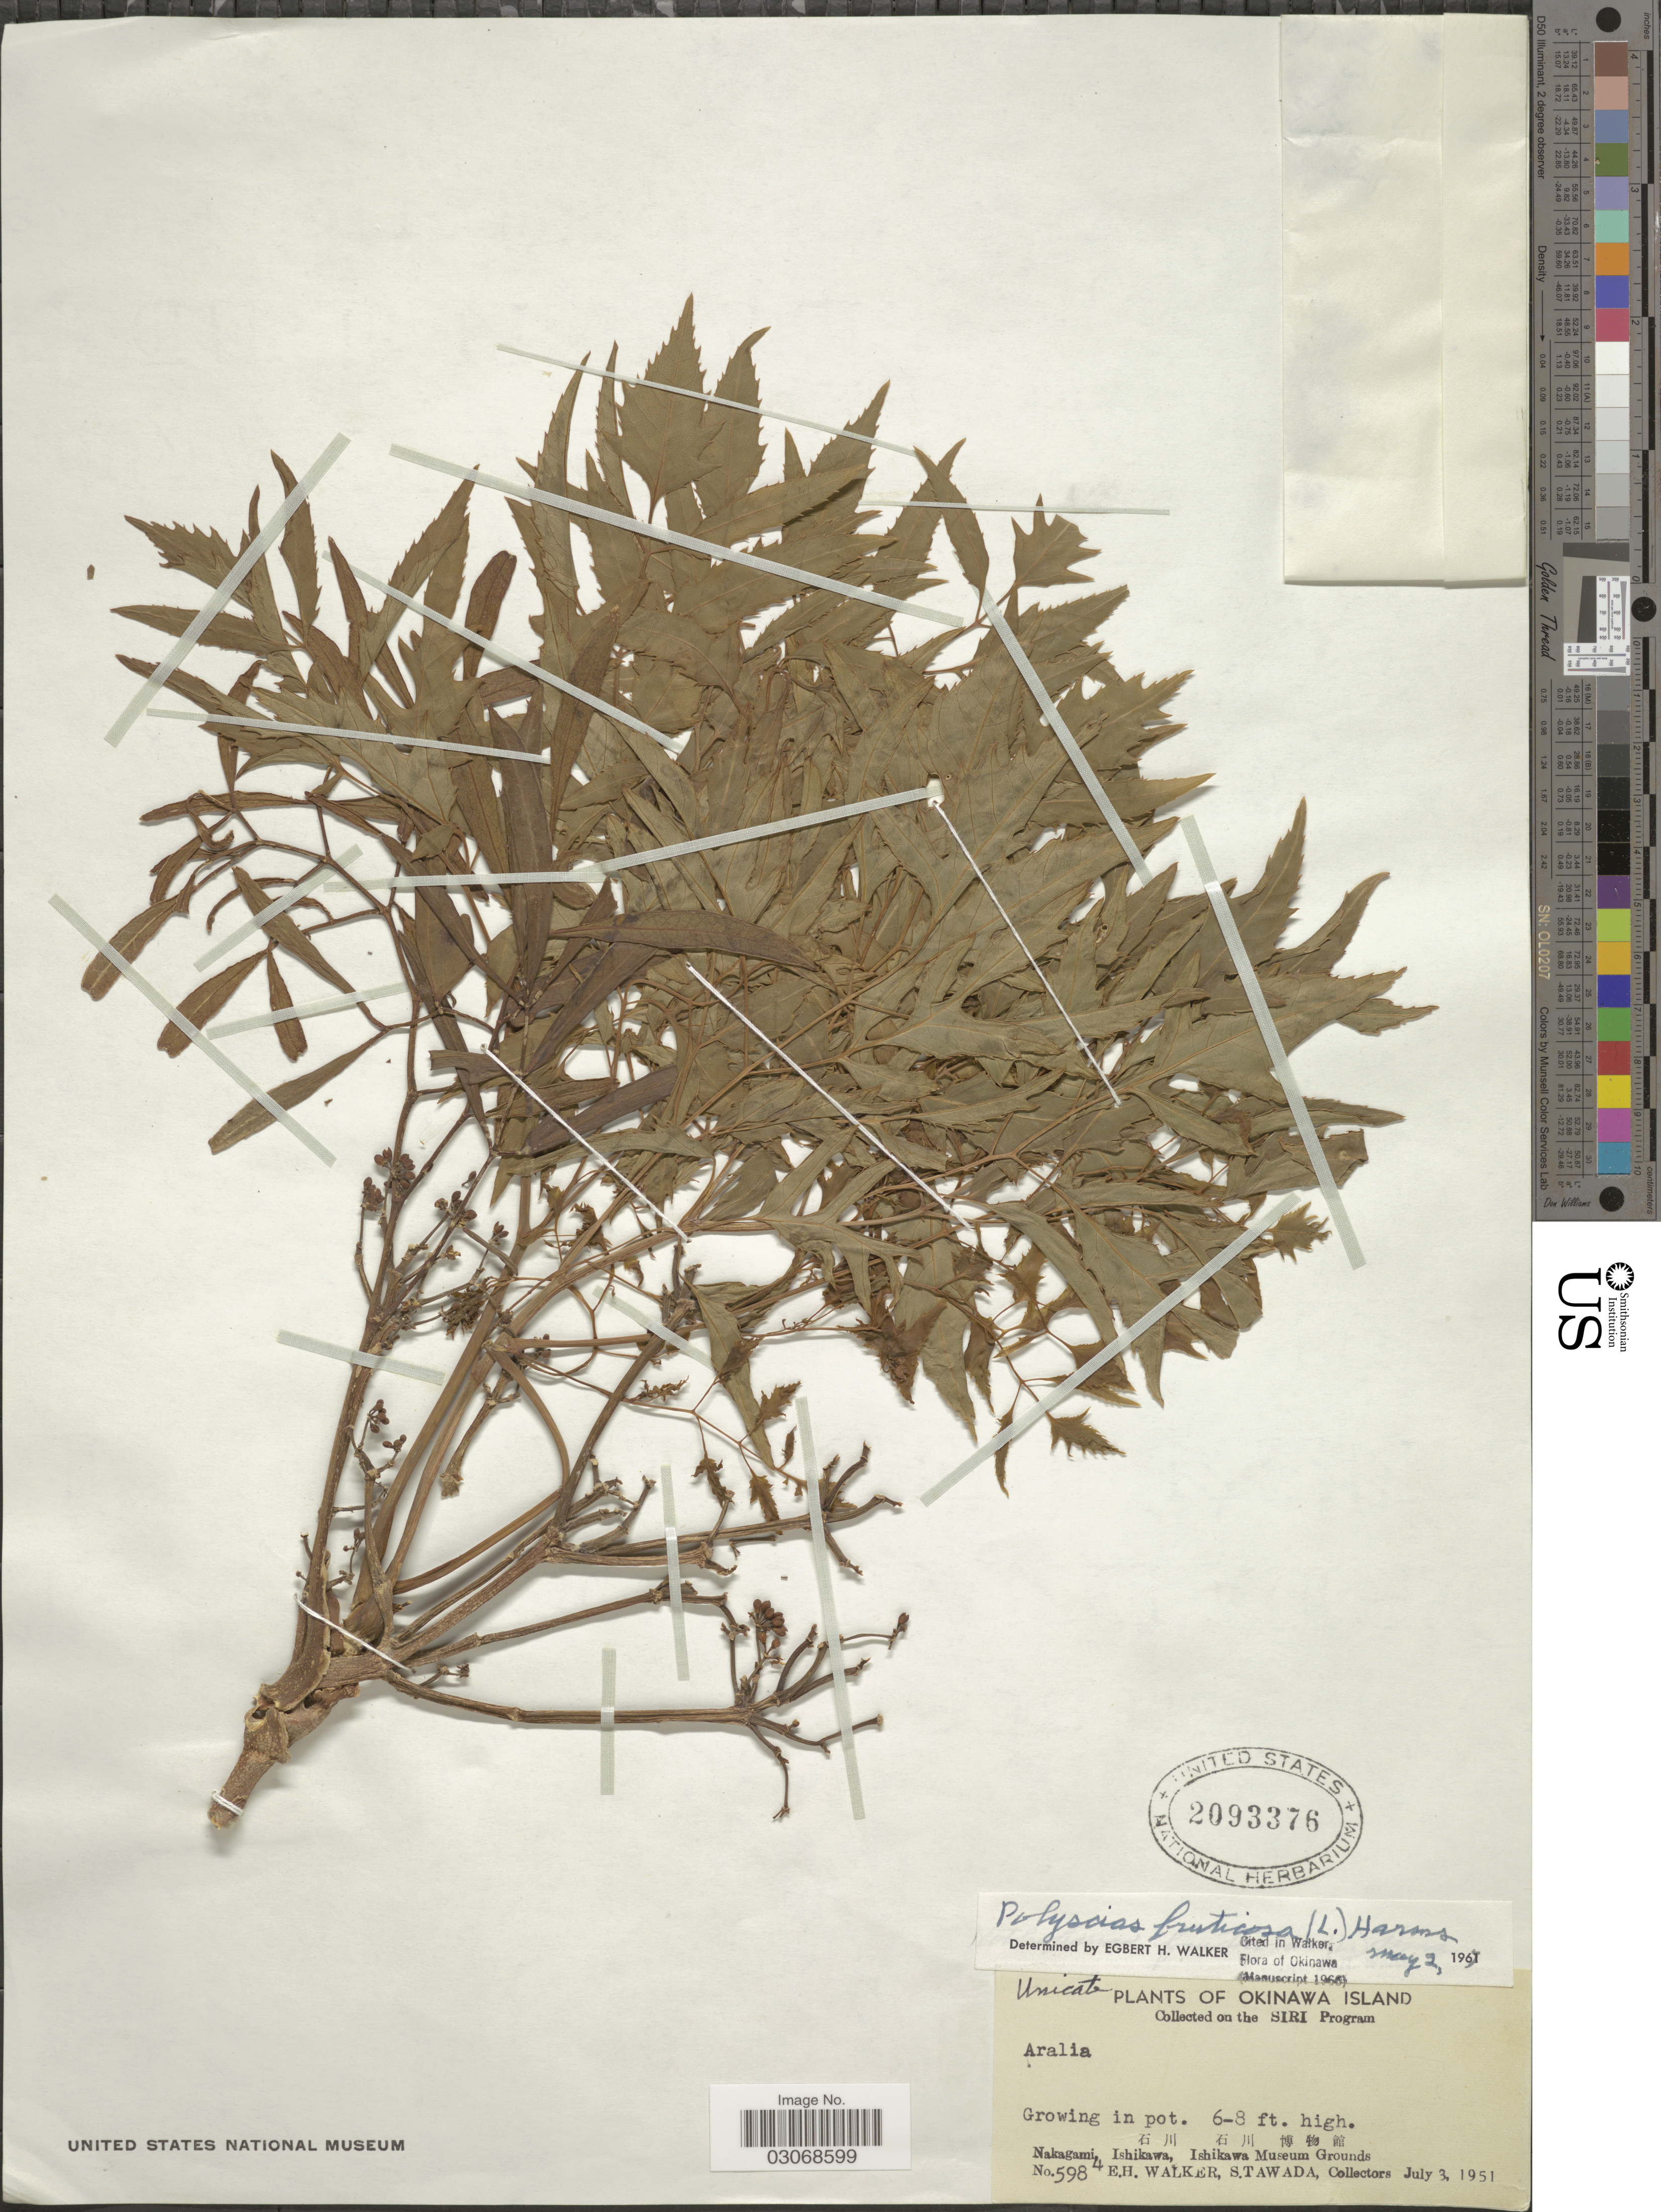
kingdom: Plantae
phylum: Tracheophyta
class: Magnoliopsida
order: Apiales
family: Araliaceae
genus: Polyscias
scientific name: Polyscias fruticosa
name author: (L.) Harms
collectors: E. H. Walker & S. Tawada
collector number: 598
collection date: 1951-07-03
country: Japan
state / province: Okinawa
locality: Nakagami, Ishikawa, Ishikawa Museum Grounds, Okinawa Island.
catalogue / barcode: US 2093376